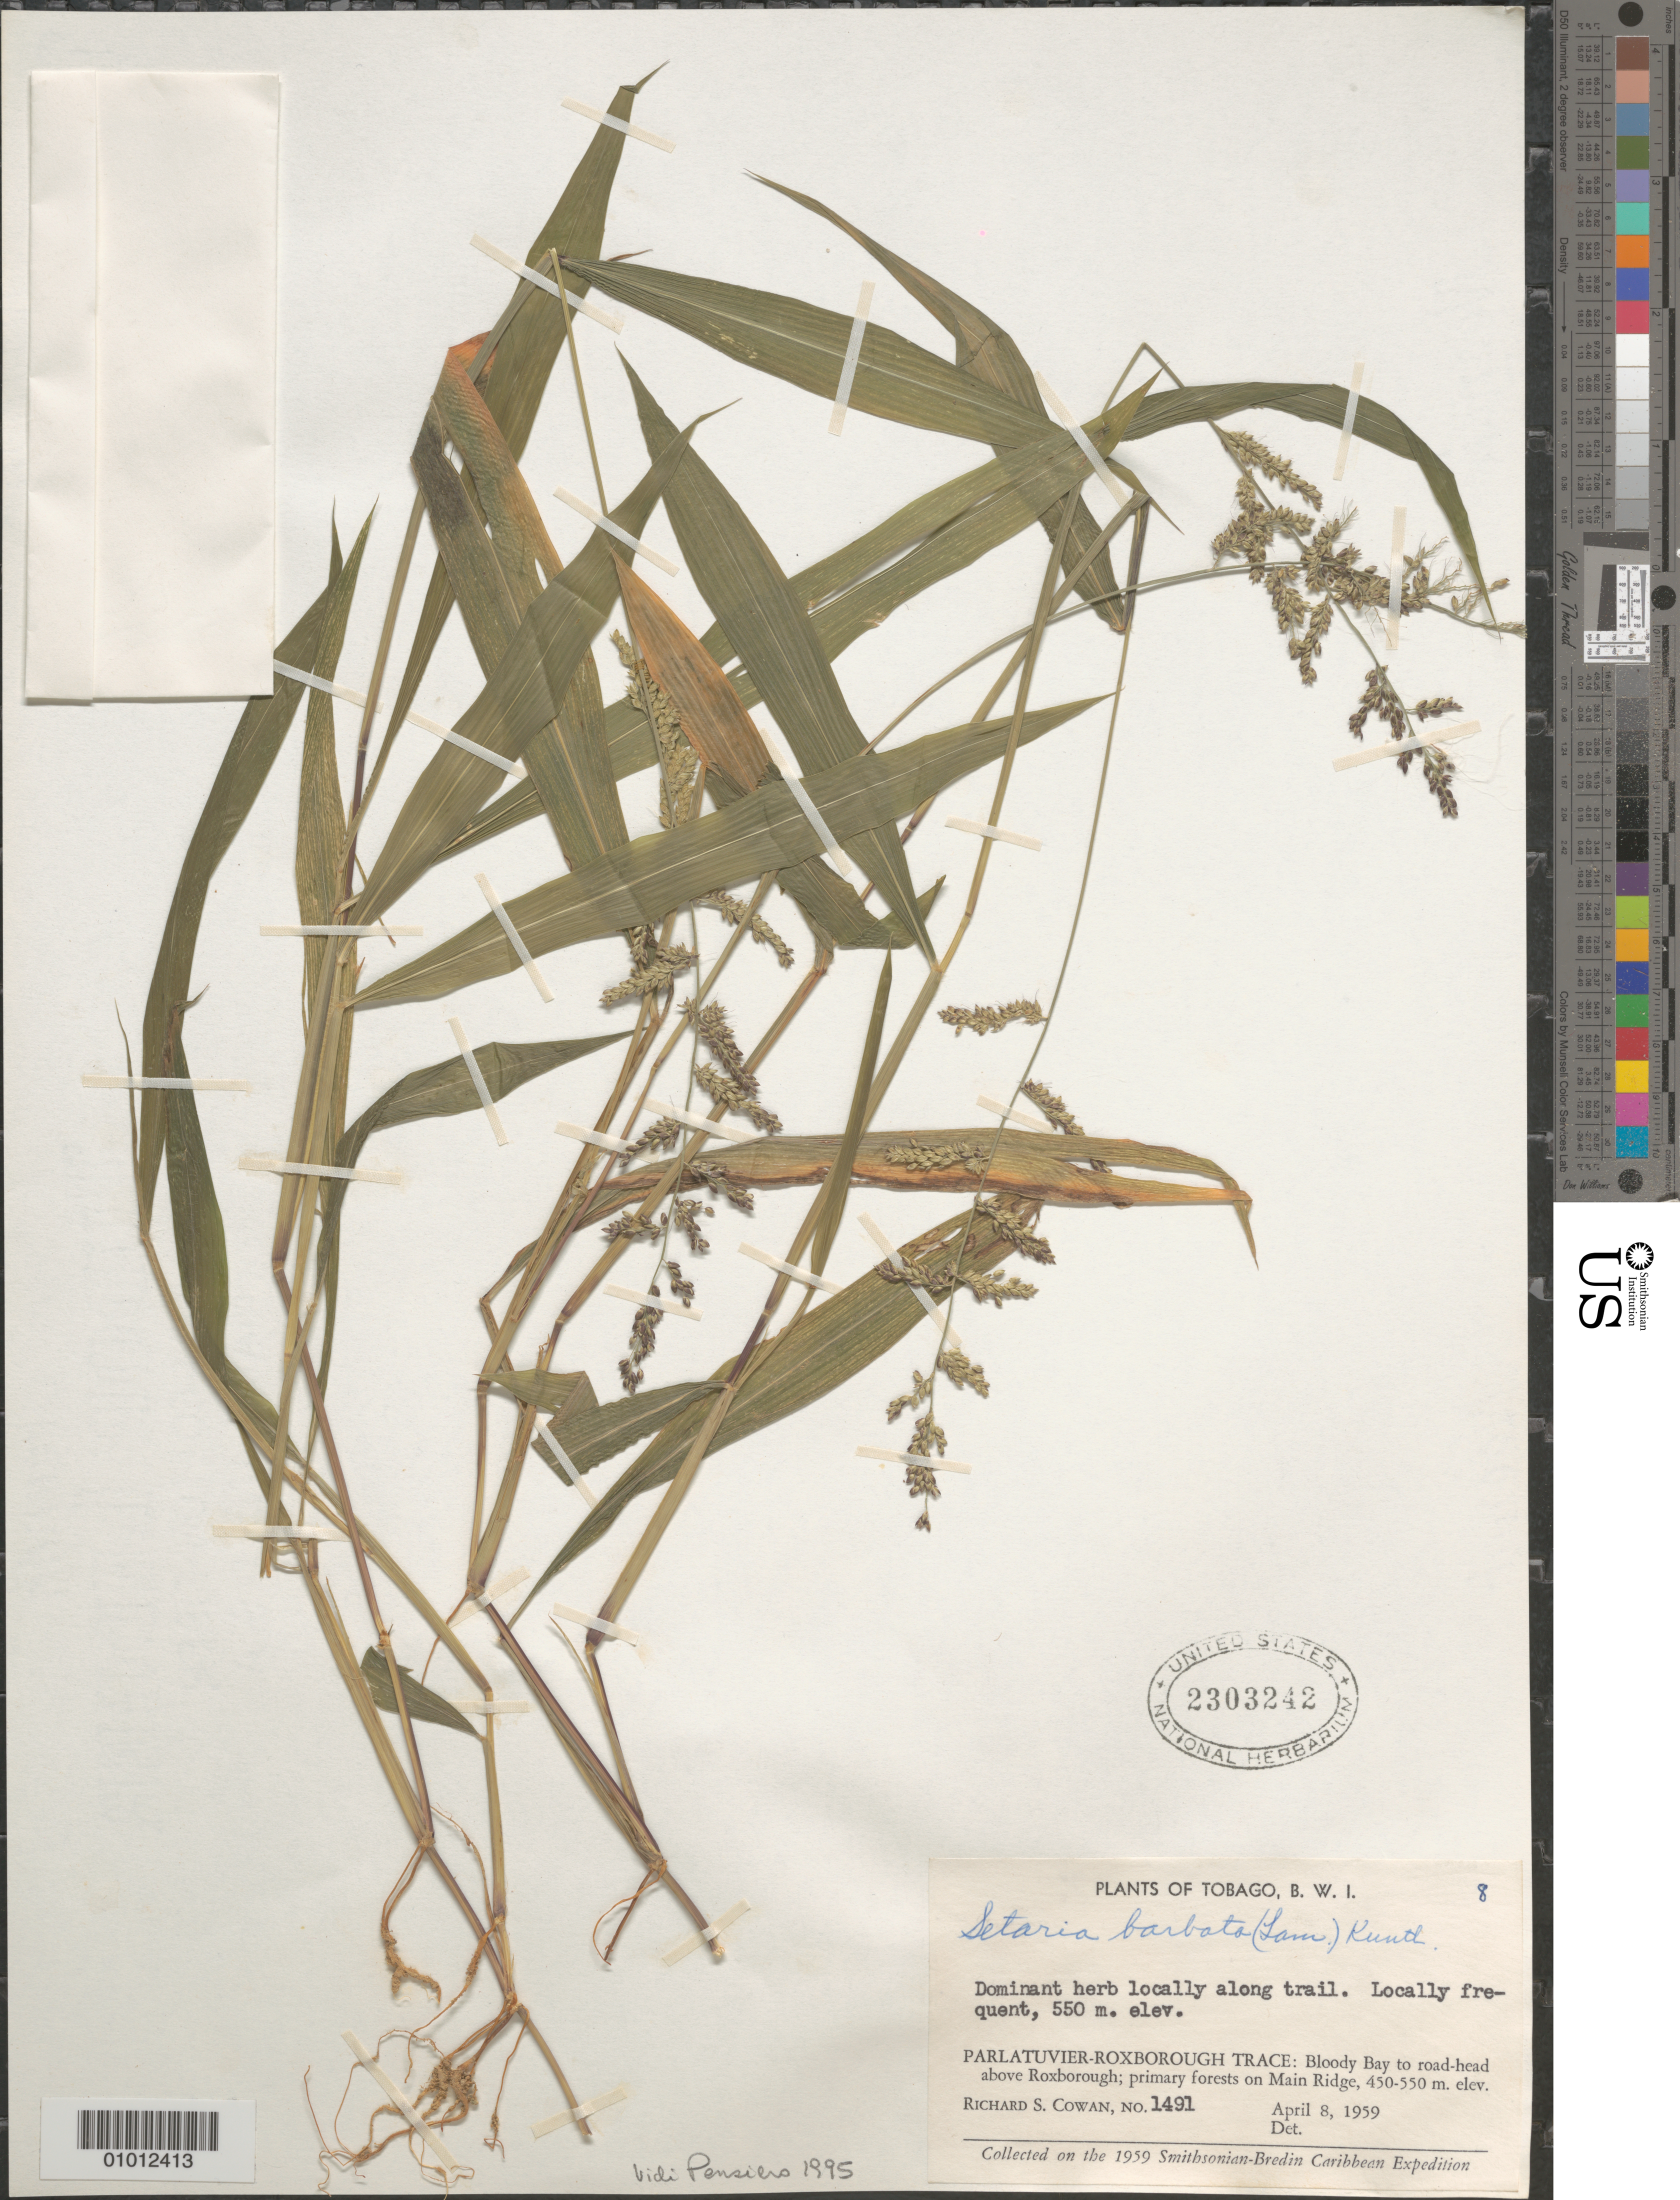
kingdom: Plantae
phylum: Tracheophyta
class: Liliopsida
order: Poales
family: Poaceae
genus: Setaria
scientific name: Setaria barbata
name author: (Lam.) Kunth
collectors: R. S. Cowan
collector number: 1491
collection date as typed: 08 Apr 1959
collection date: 1959-04-08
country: Trinidad and Tobago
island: Tobago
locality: Parlatuvier-Roxburgh Trace, Bloody Bay to road-head above Roxborough; primary forests on Main Ridge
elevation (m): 550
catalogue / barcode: US 2303242